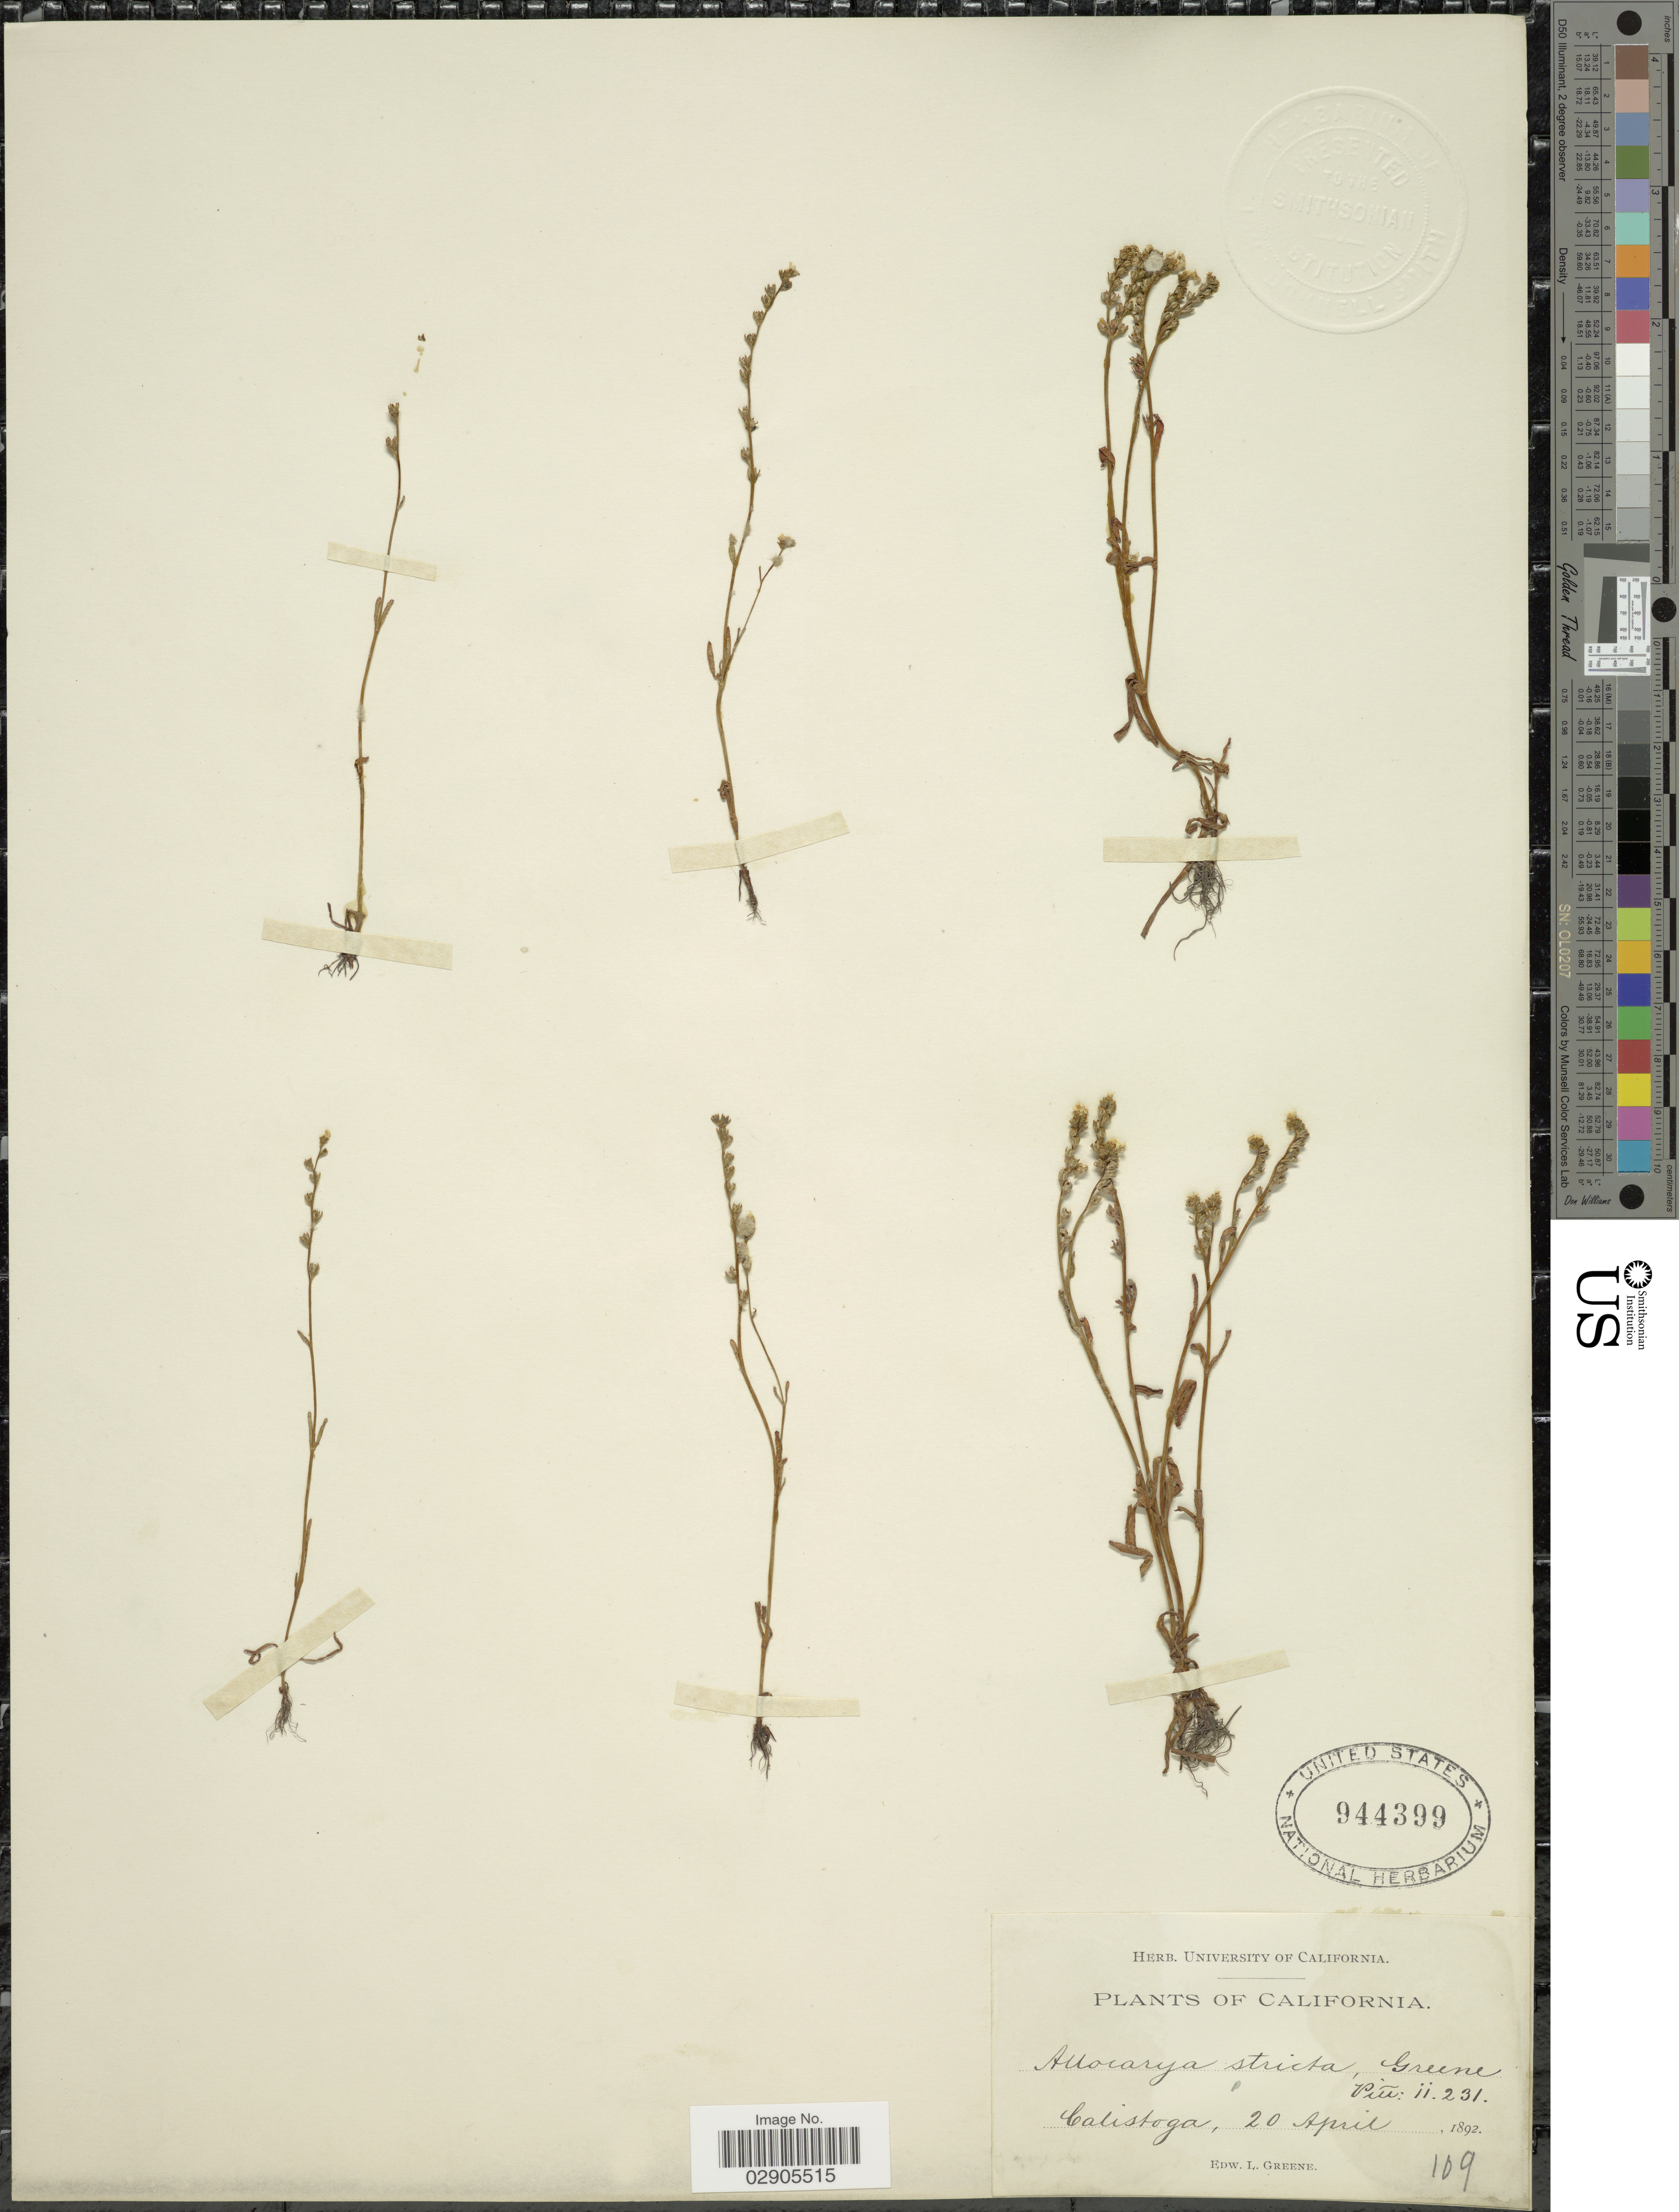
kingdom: Plantae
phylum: Tracheophyta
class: Magnoliopsida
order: Boraginales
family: Boraginaceae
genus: Allocarya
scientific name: Allocarya stricta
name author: Greene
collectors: E. L. Greene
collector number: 109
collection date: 1892-04-20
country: United States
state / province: California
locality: Calistoga.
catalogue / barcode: US 944399